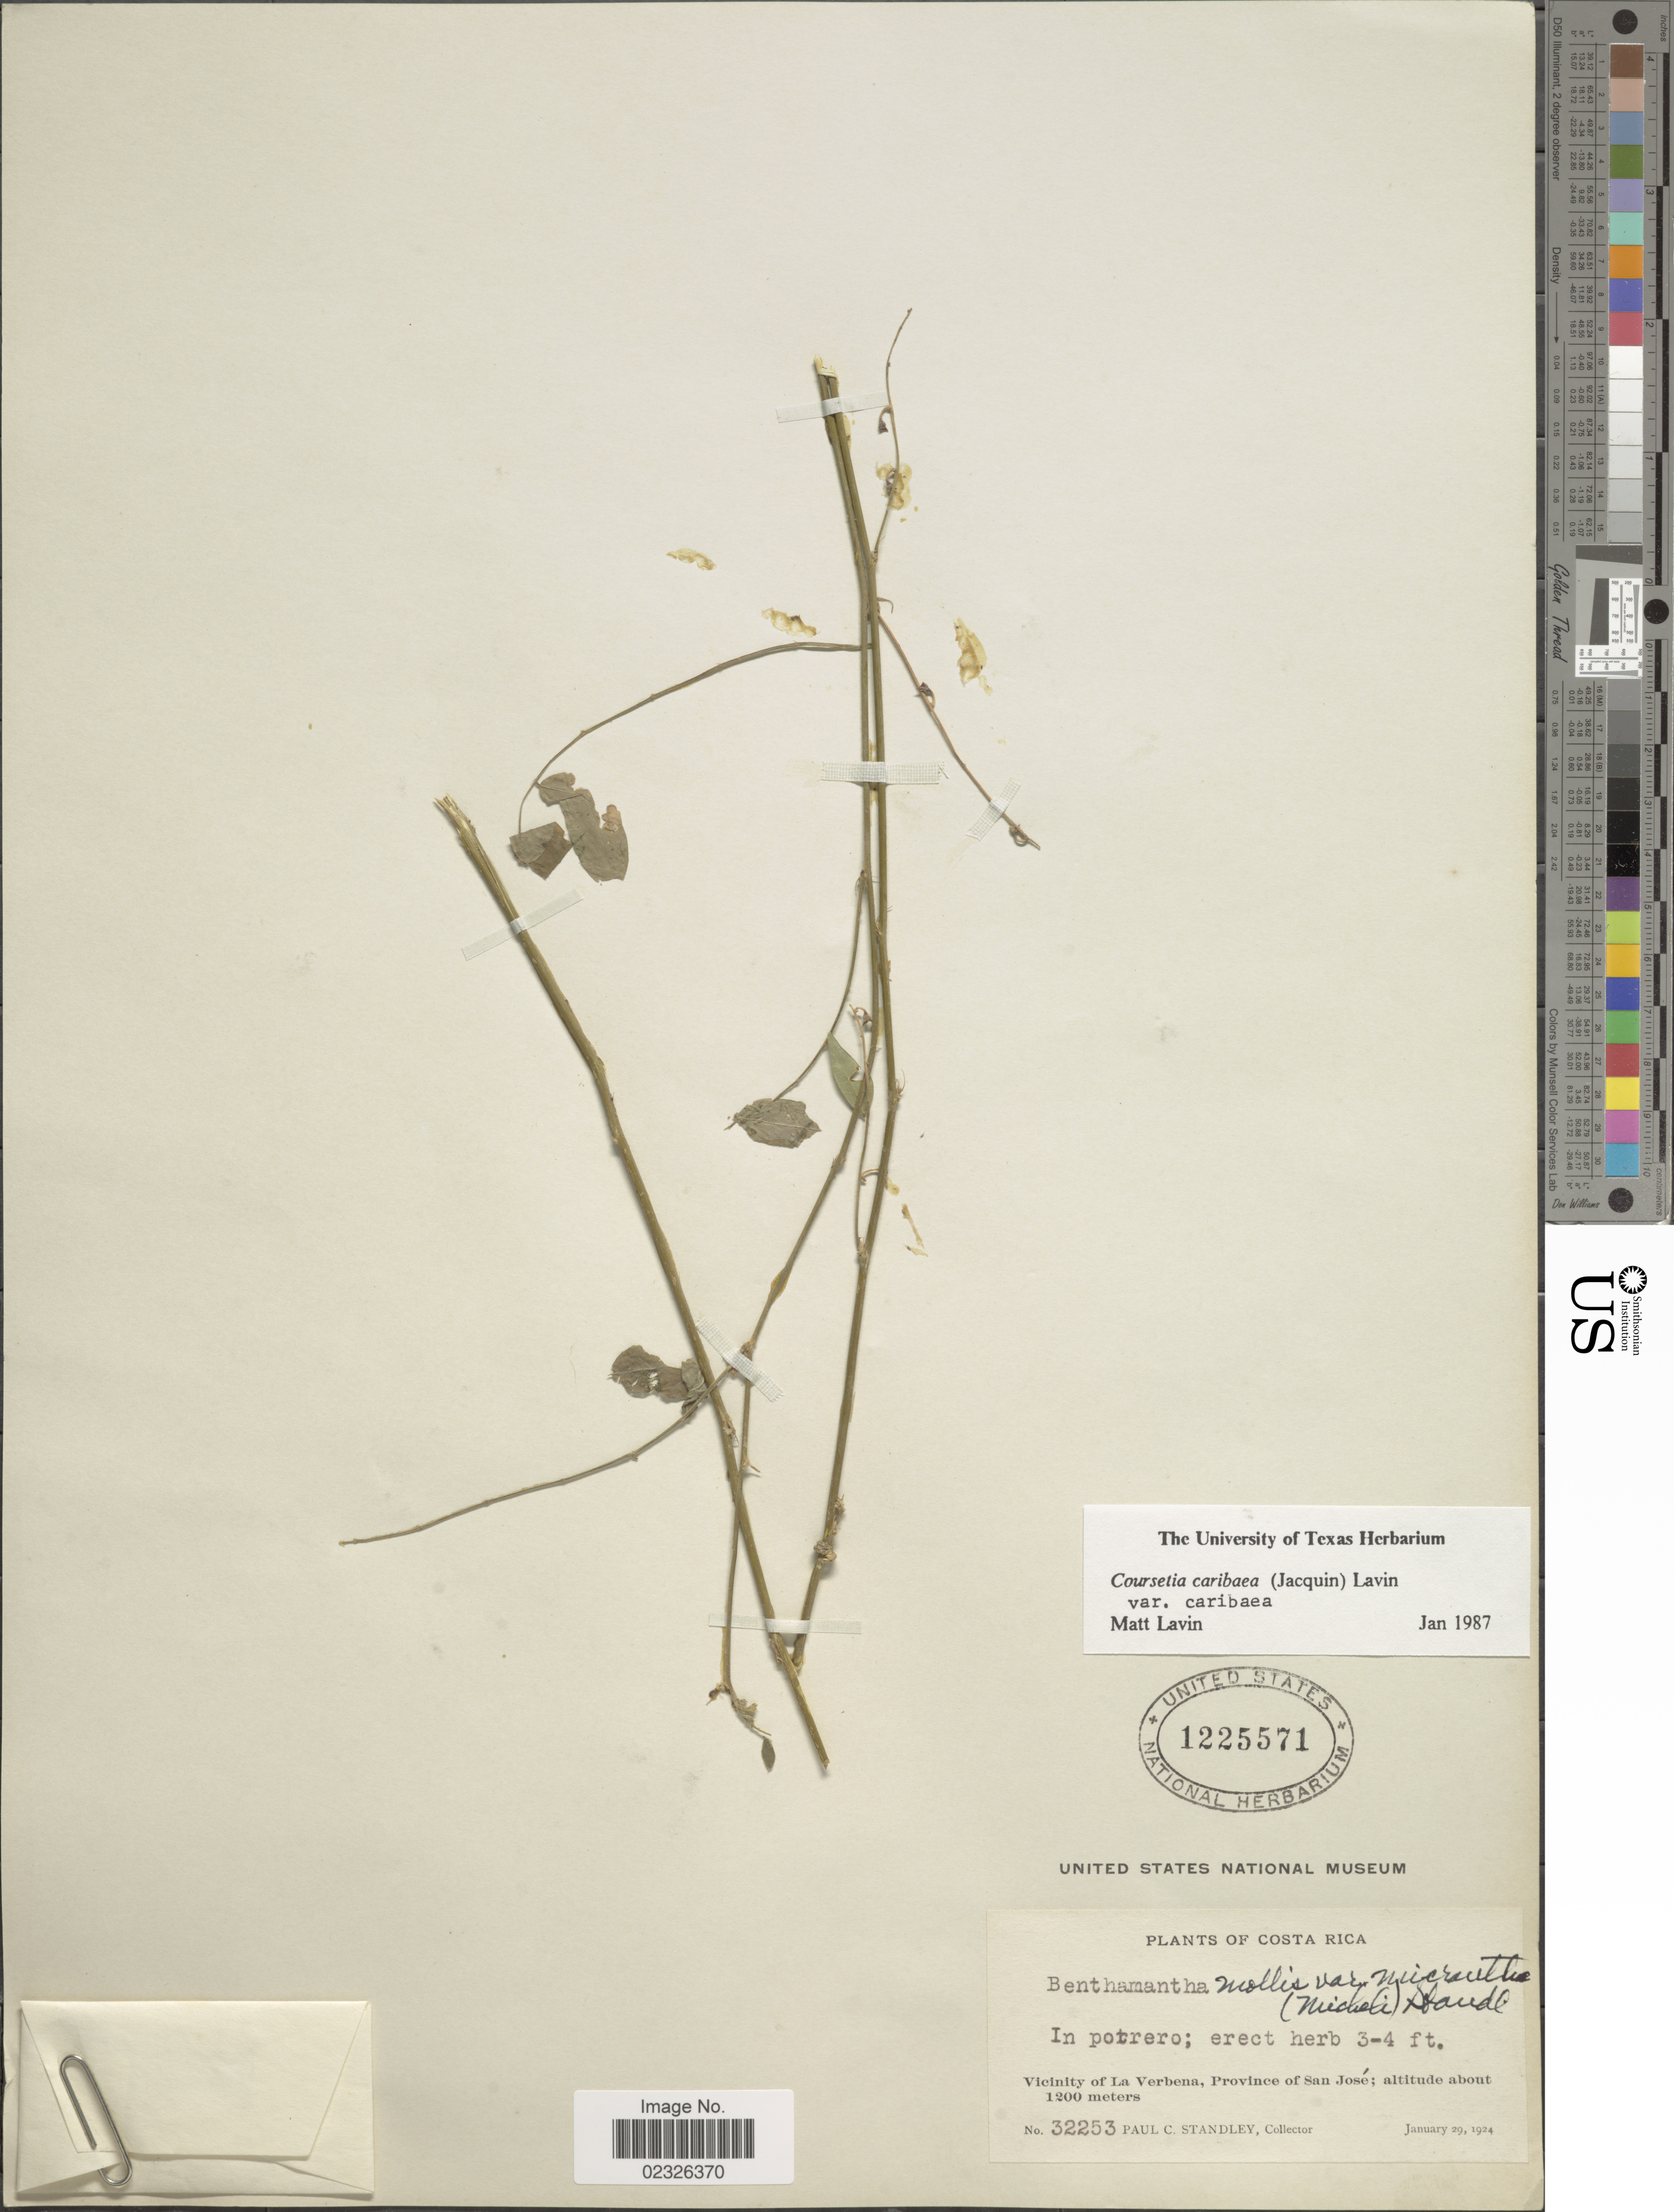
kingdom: Plantae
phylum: Tracheophyta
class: Magnoliopsida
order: Fabales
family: Fabaceae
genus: Coursetia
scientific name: Coursetia caribaea var. caribaea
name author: (Jacq.) Lavin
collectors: P. C. Standley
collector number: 32253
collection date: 1924-01-29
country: Costa Rica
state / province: San José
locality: Vicinity of La Verbena, Province of San Jose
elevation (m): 1200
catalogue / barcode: US 1225571